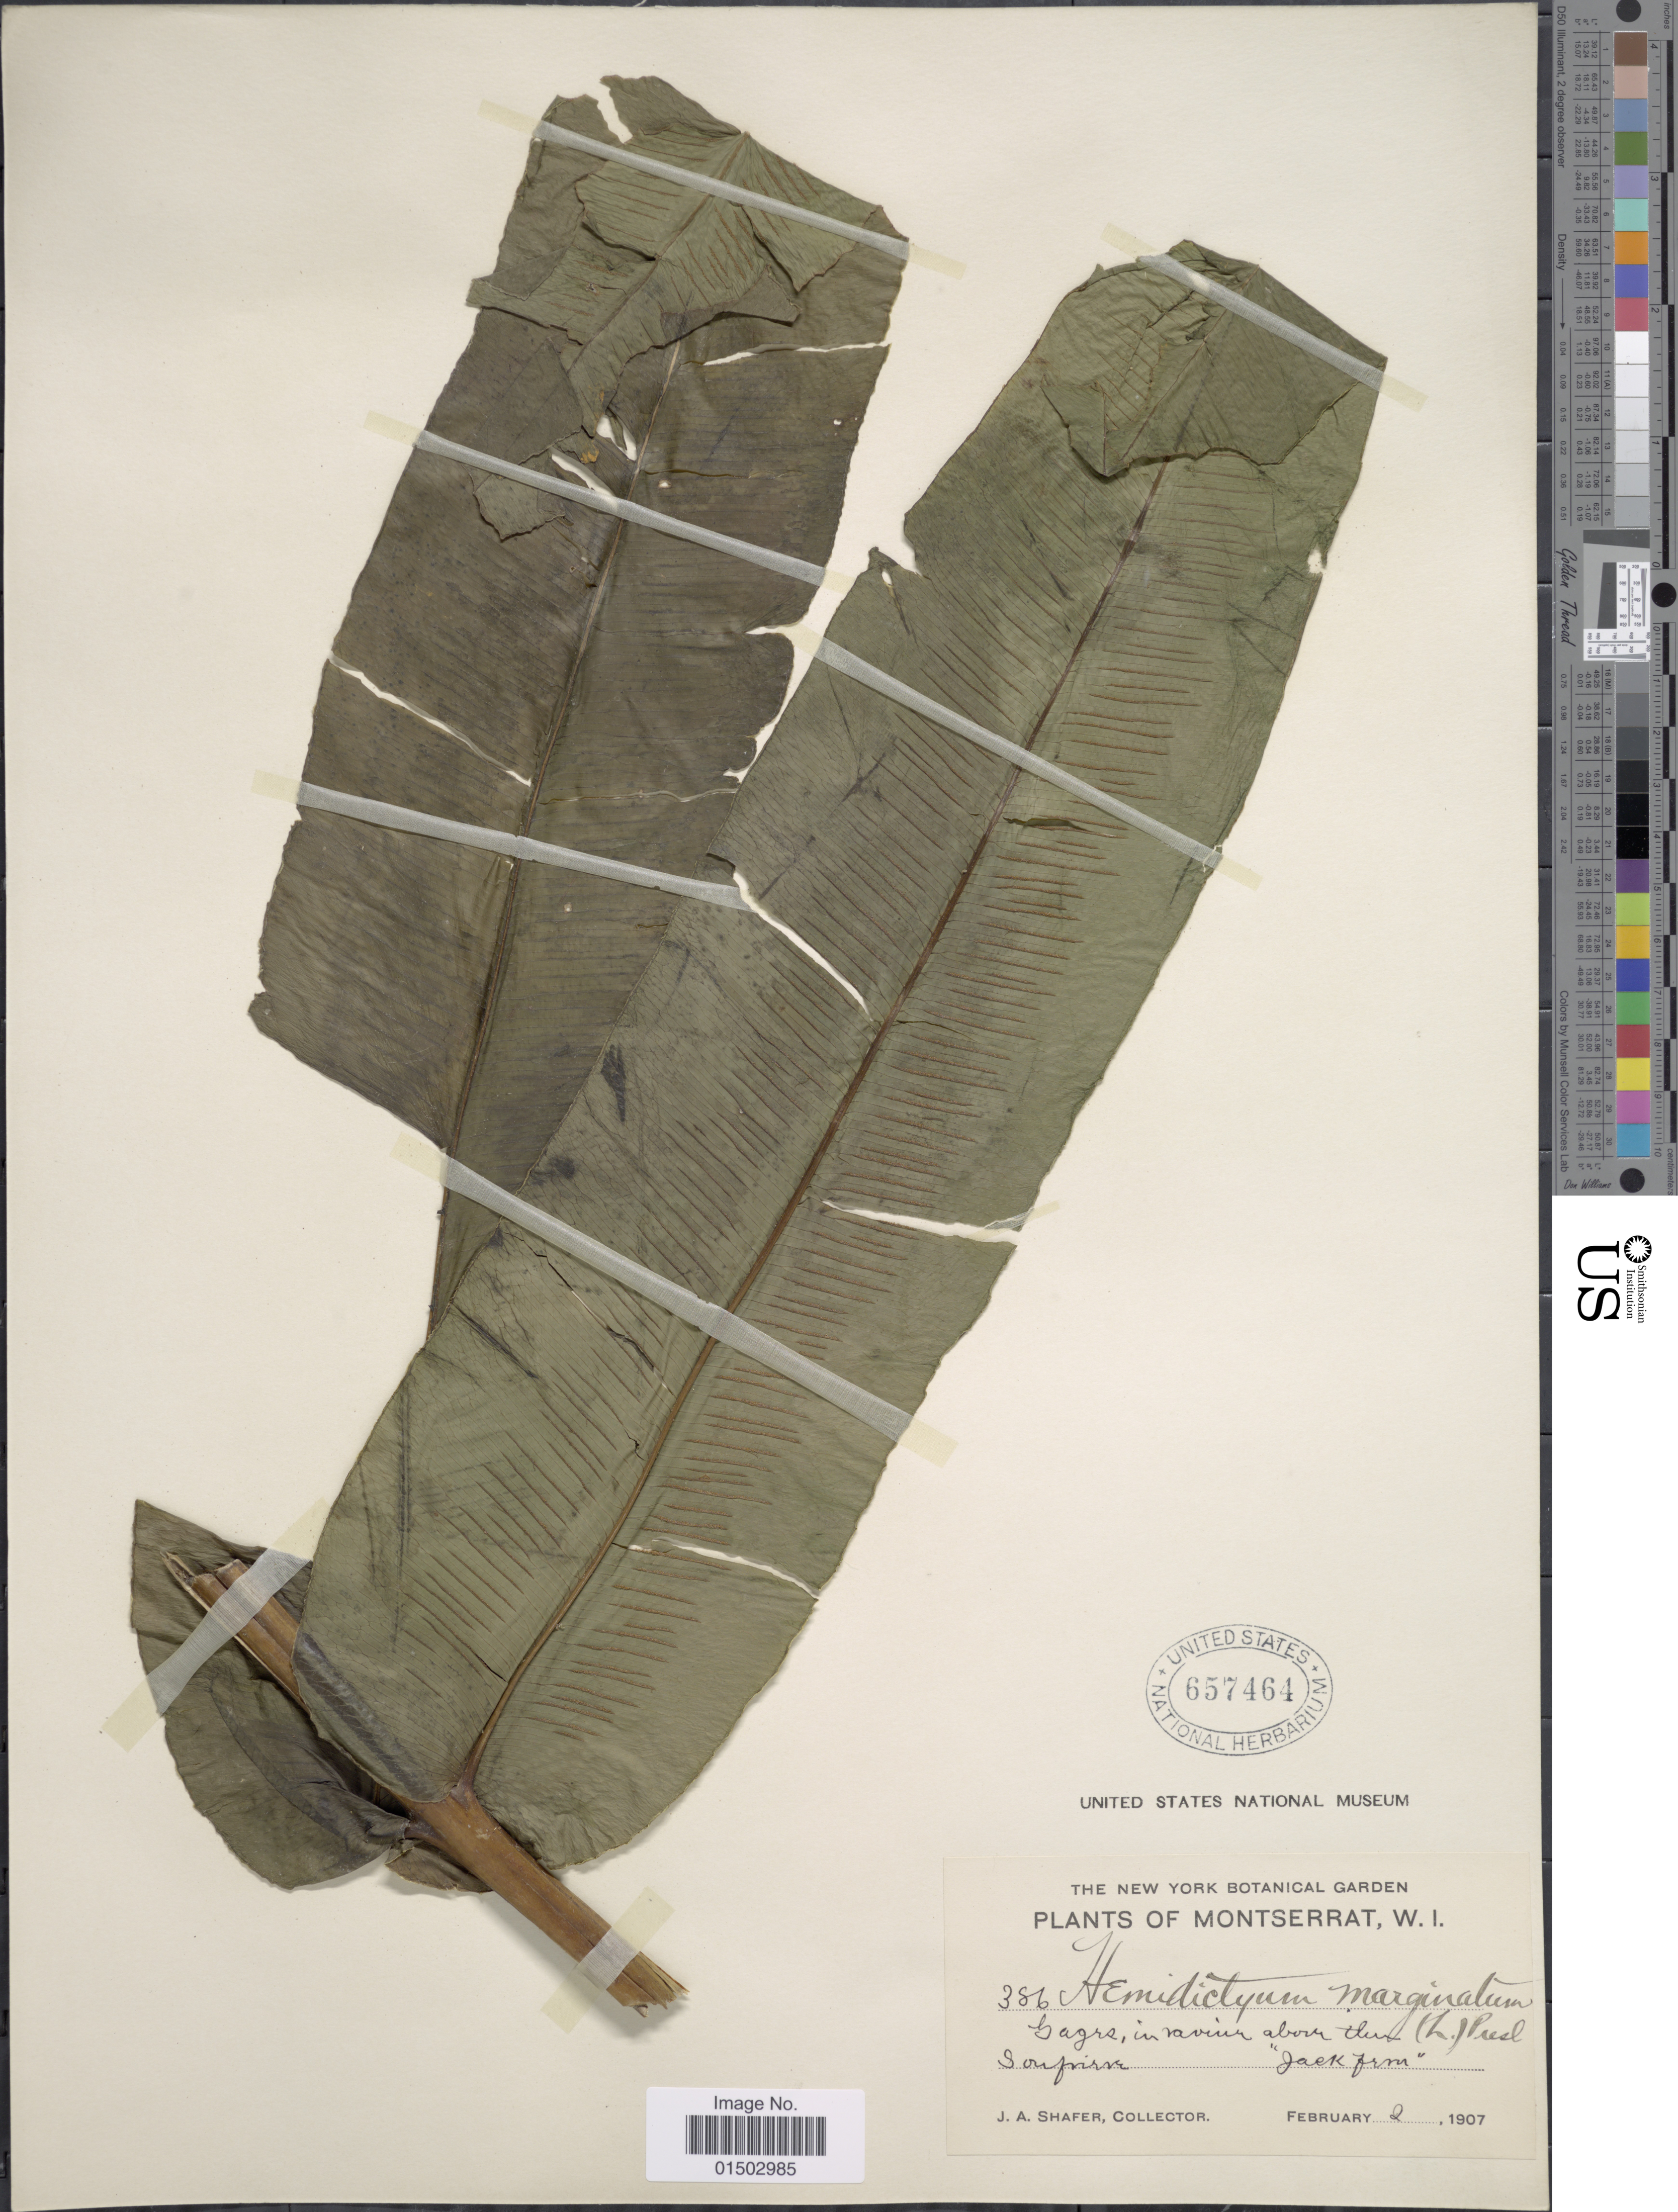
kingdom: Plantae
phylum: Tracheophyta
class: Polypodiopsida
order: Polypodiales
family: Hemidictyaceae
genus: Hemidictyum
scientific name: Hemidictyum marginatum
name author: (L.) C. Presl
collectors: J. A. Shafer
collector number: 386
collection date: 1907-02-02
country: Montserrat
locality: Gages, in ravine about the Soufriere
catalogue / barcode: US 657464